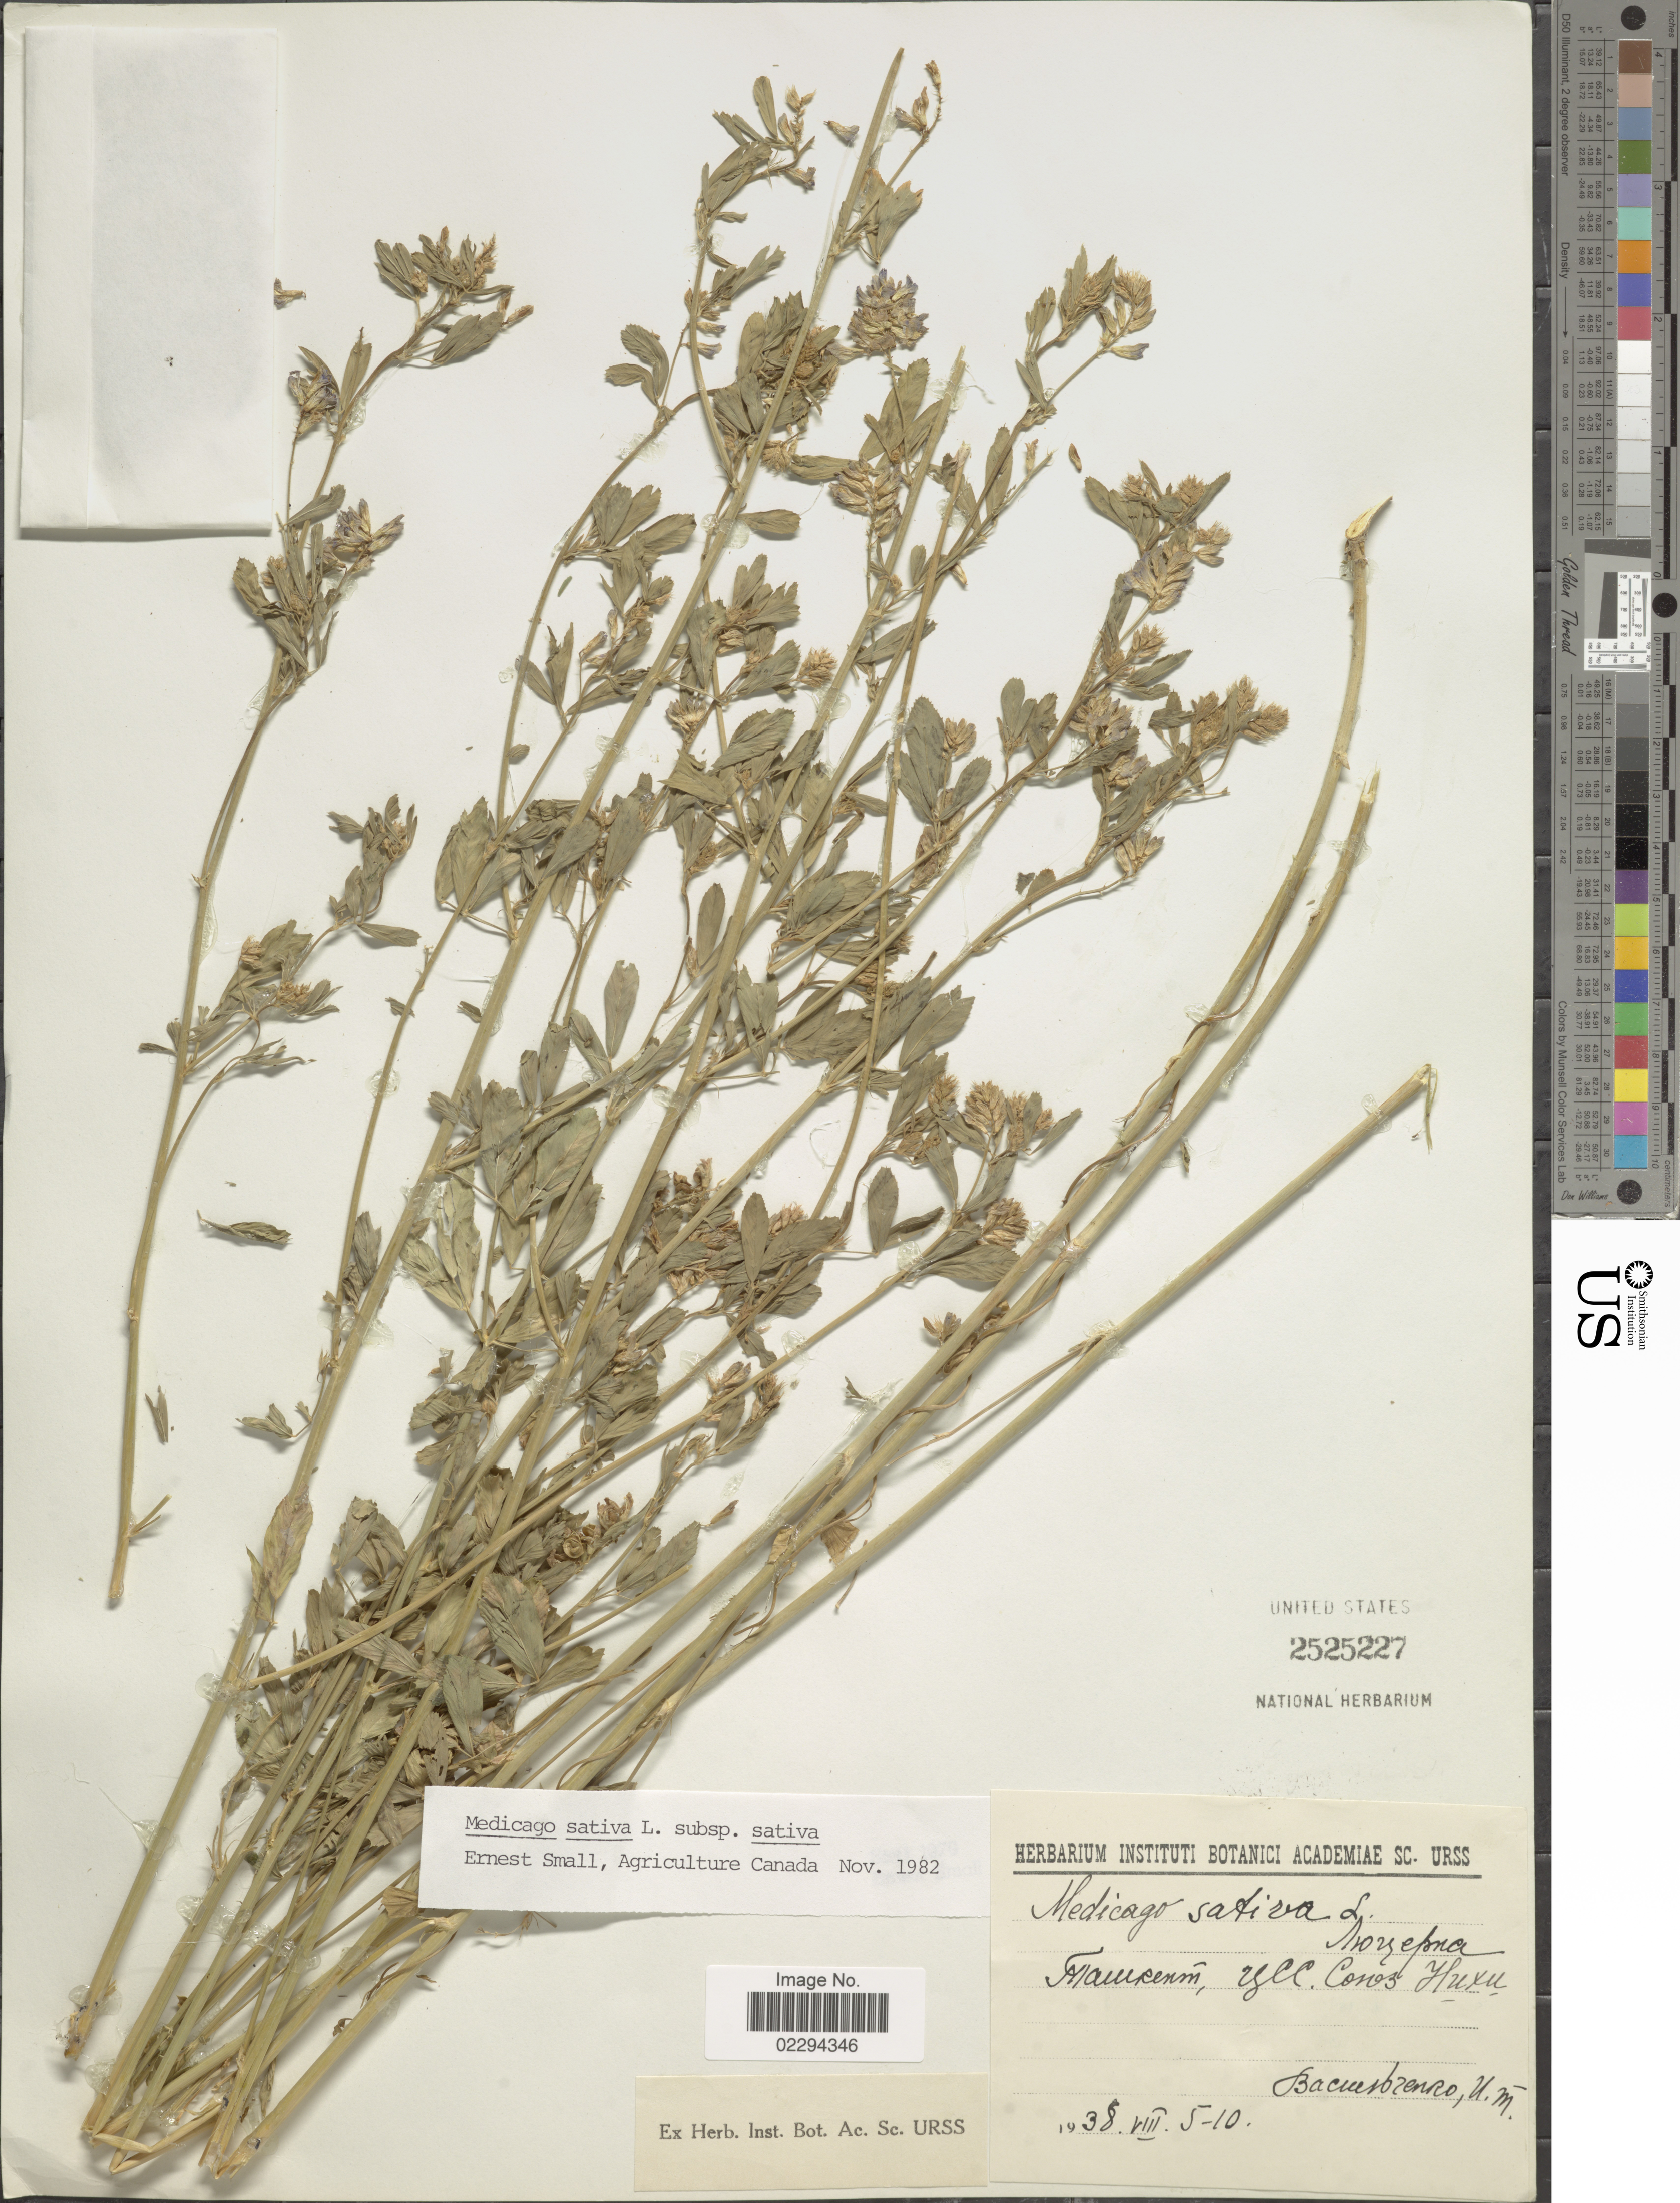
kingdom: Plantae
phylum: Tracheophyta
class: Magnoliopsida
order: Fabales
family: Fabaceae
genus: Medicago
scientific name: Medicago sativa subsp. sativa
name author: L.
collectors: I. Vassilczenko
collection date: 1938-08-05/1938-08-10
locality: Haurenm, Yll. Conos Huxu. [interpreted]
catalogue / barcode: US 2525227